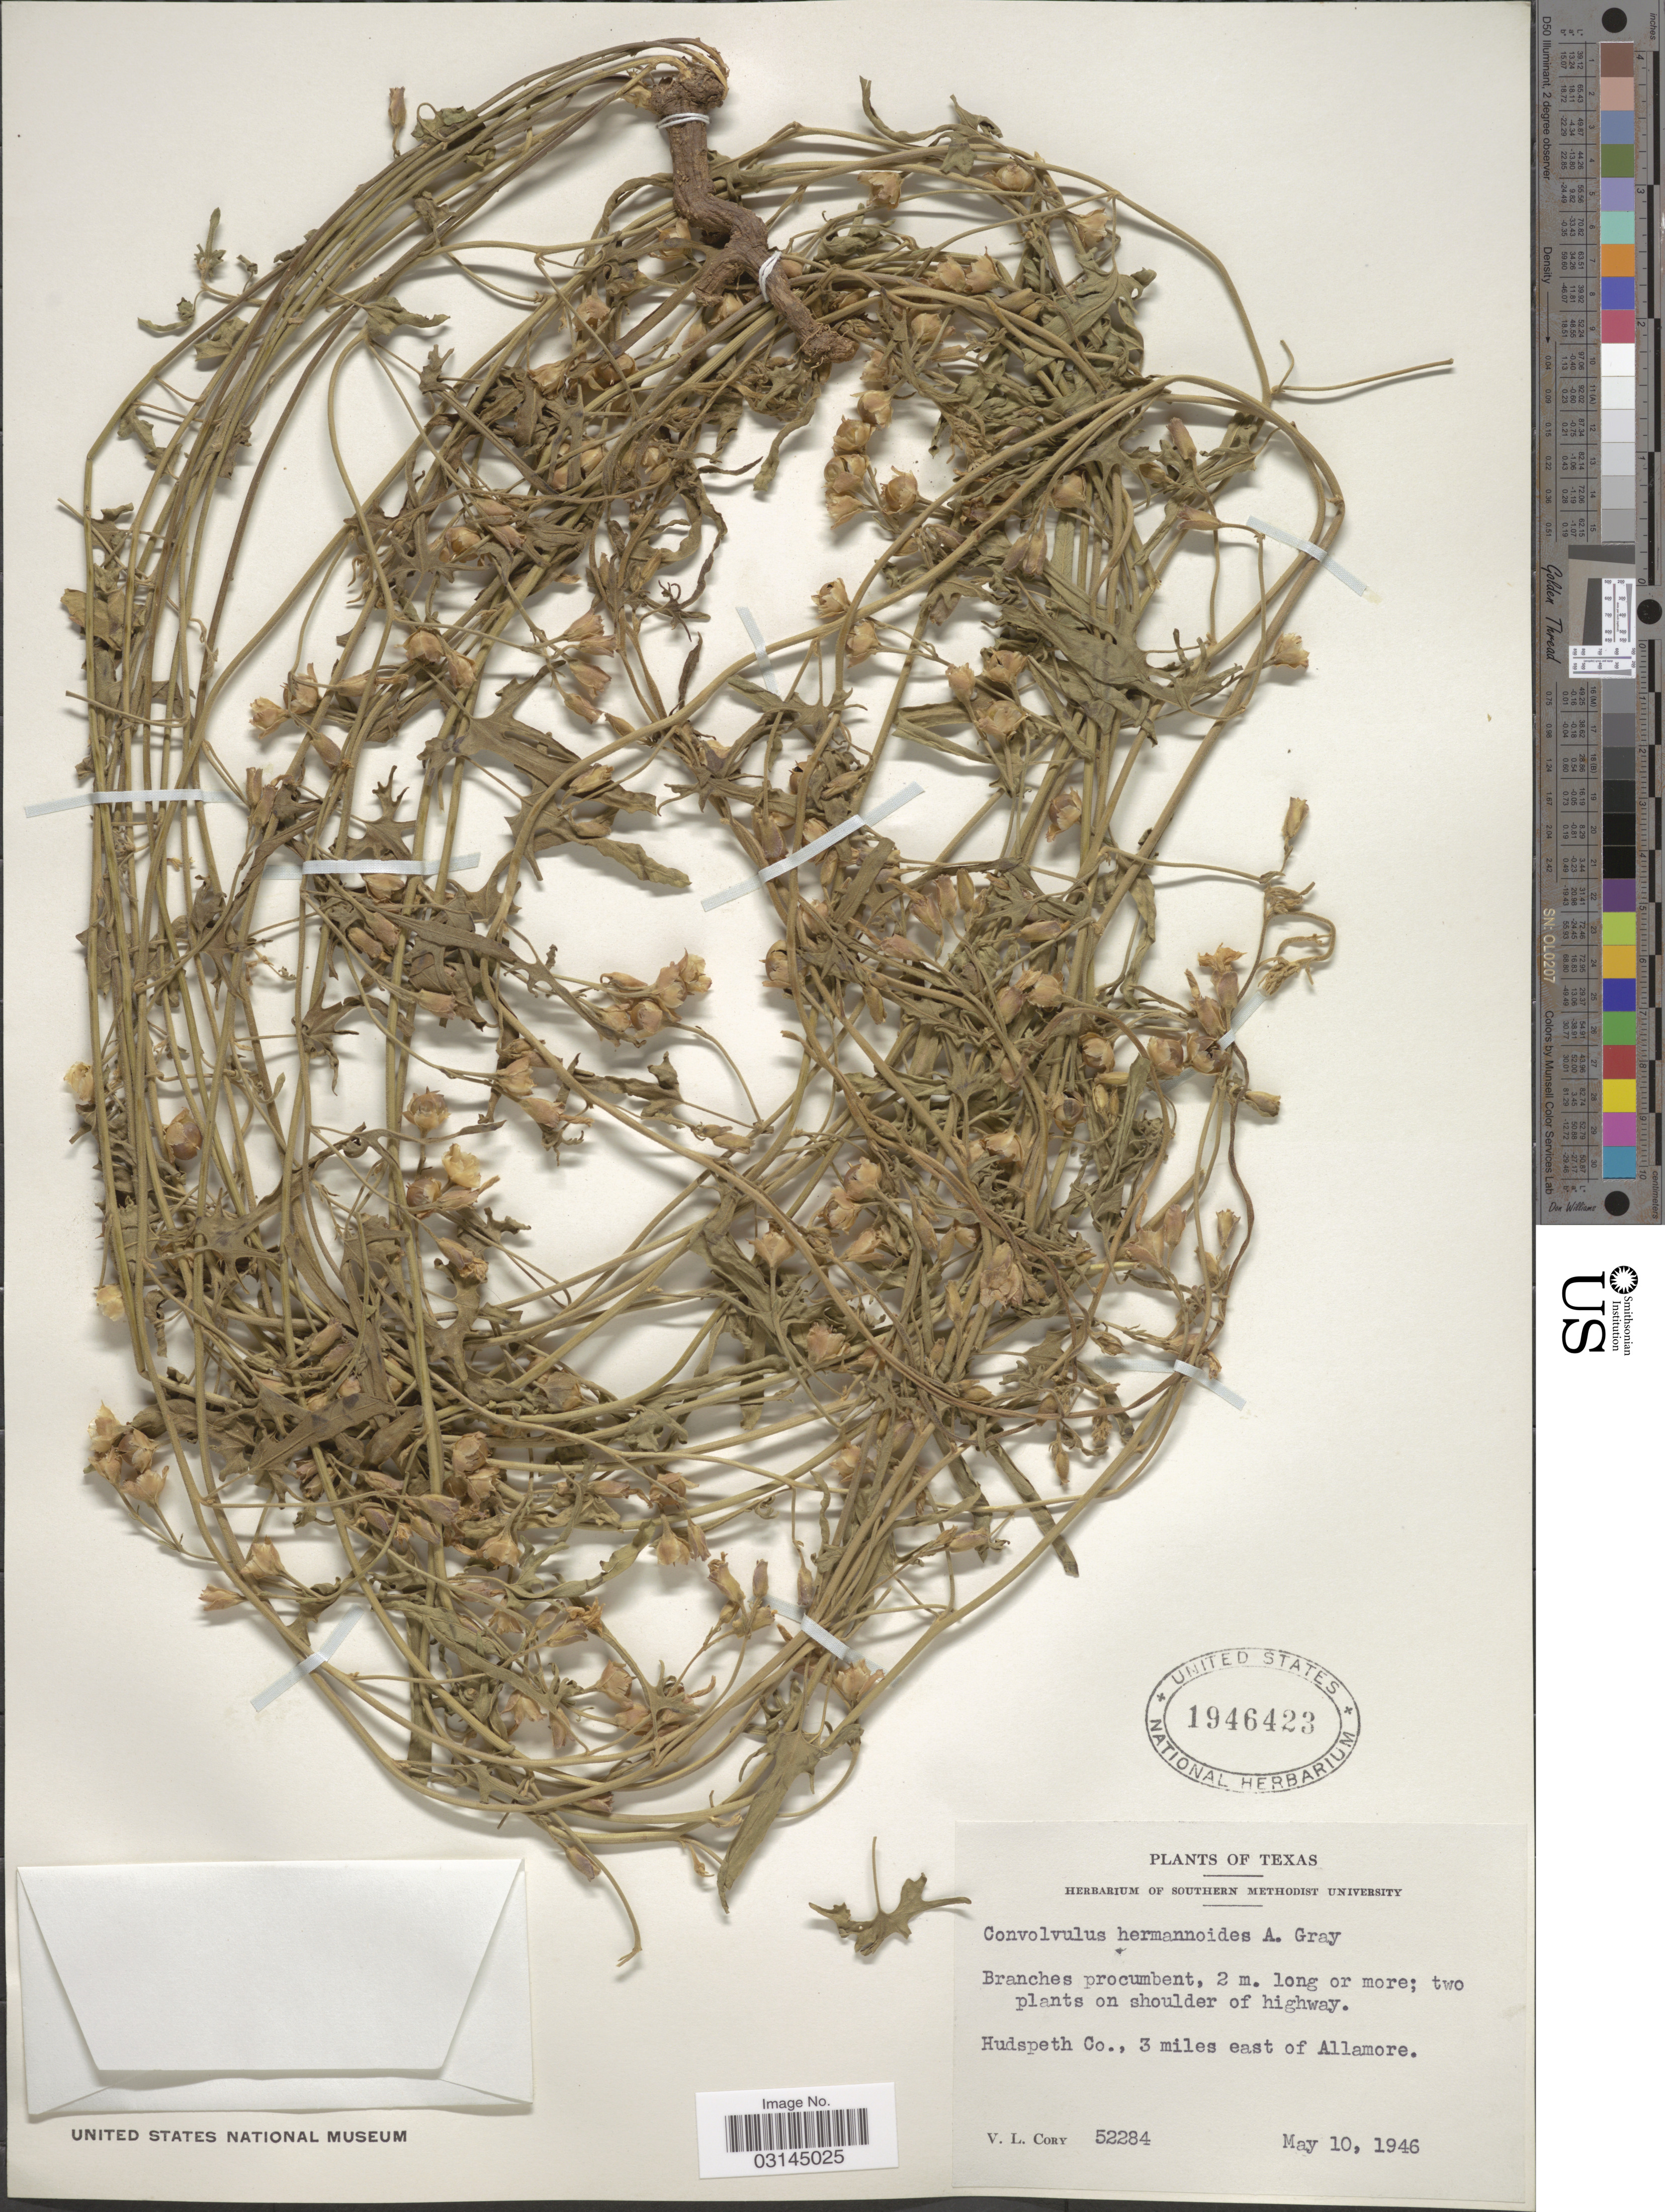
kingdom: Plantae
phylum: Tracheophyta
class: Magnoliopsida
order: Solanales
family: Convolvulaceae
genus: Convolvulus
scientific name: Convolvulus incanus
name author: Vahl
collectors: V. Cory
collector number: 52284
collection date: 1946-05-10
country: United States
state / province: Texas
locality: Hudspeth Co., 3 miles east of Allamore.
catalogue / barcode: US 1946423